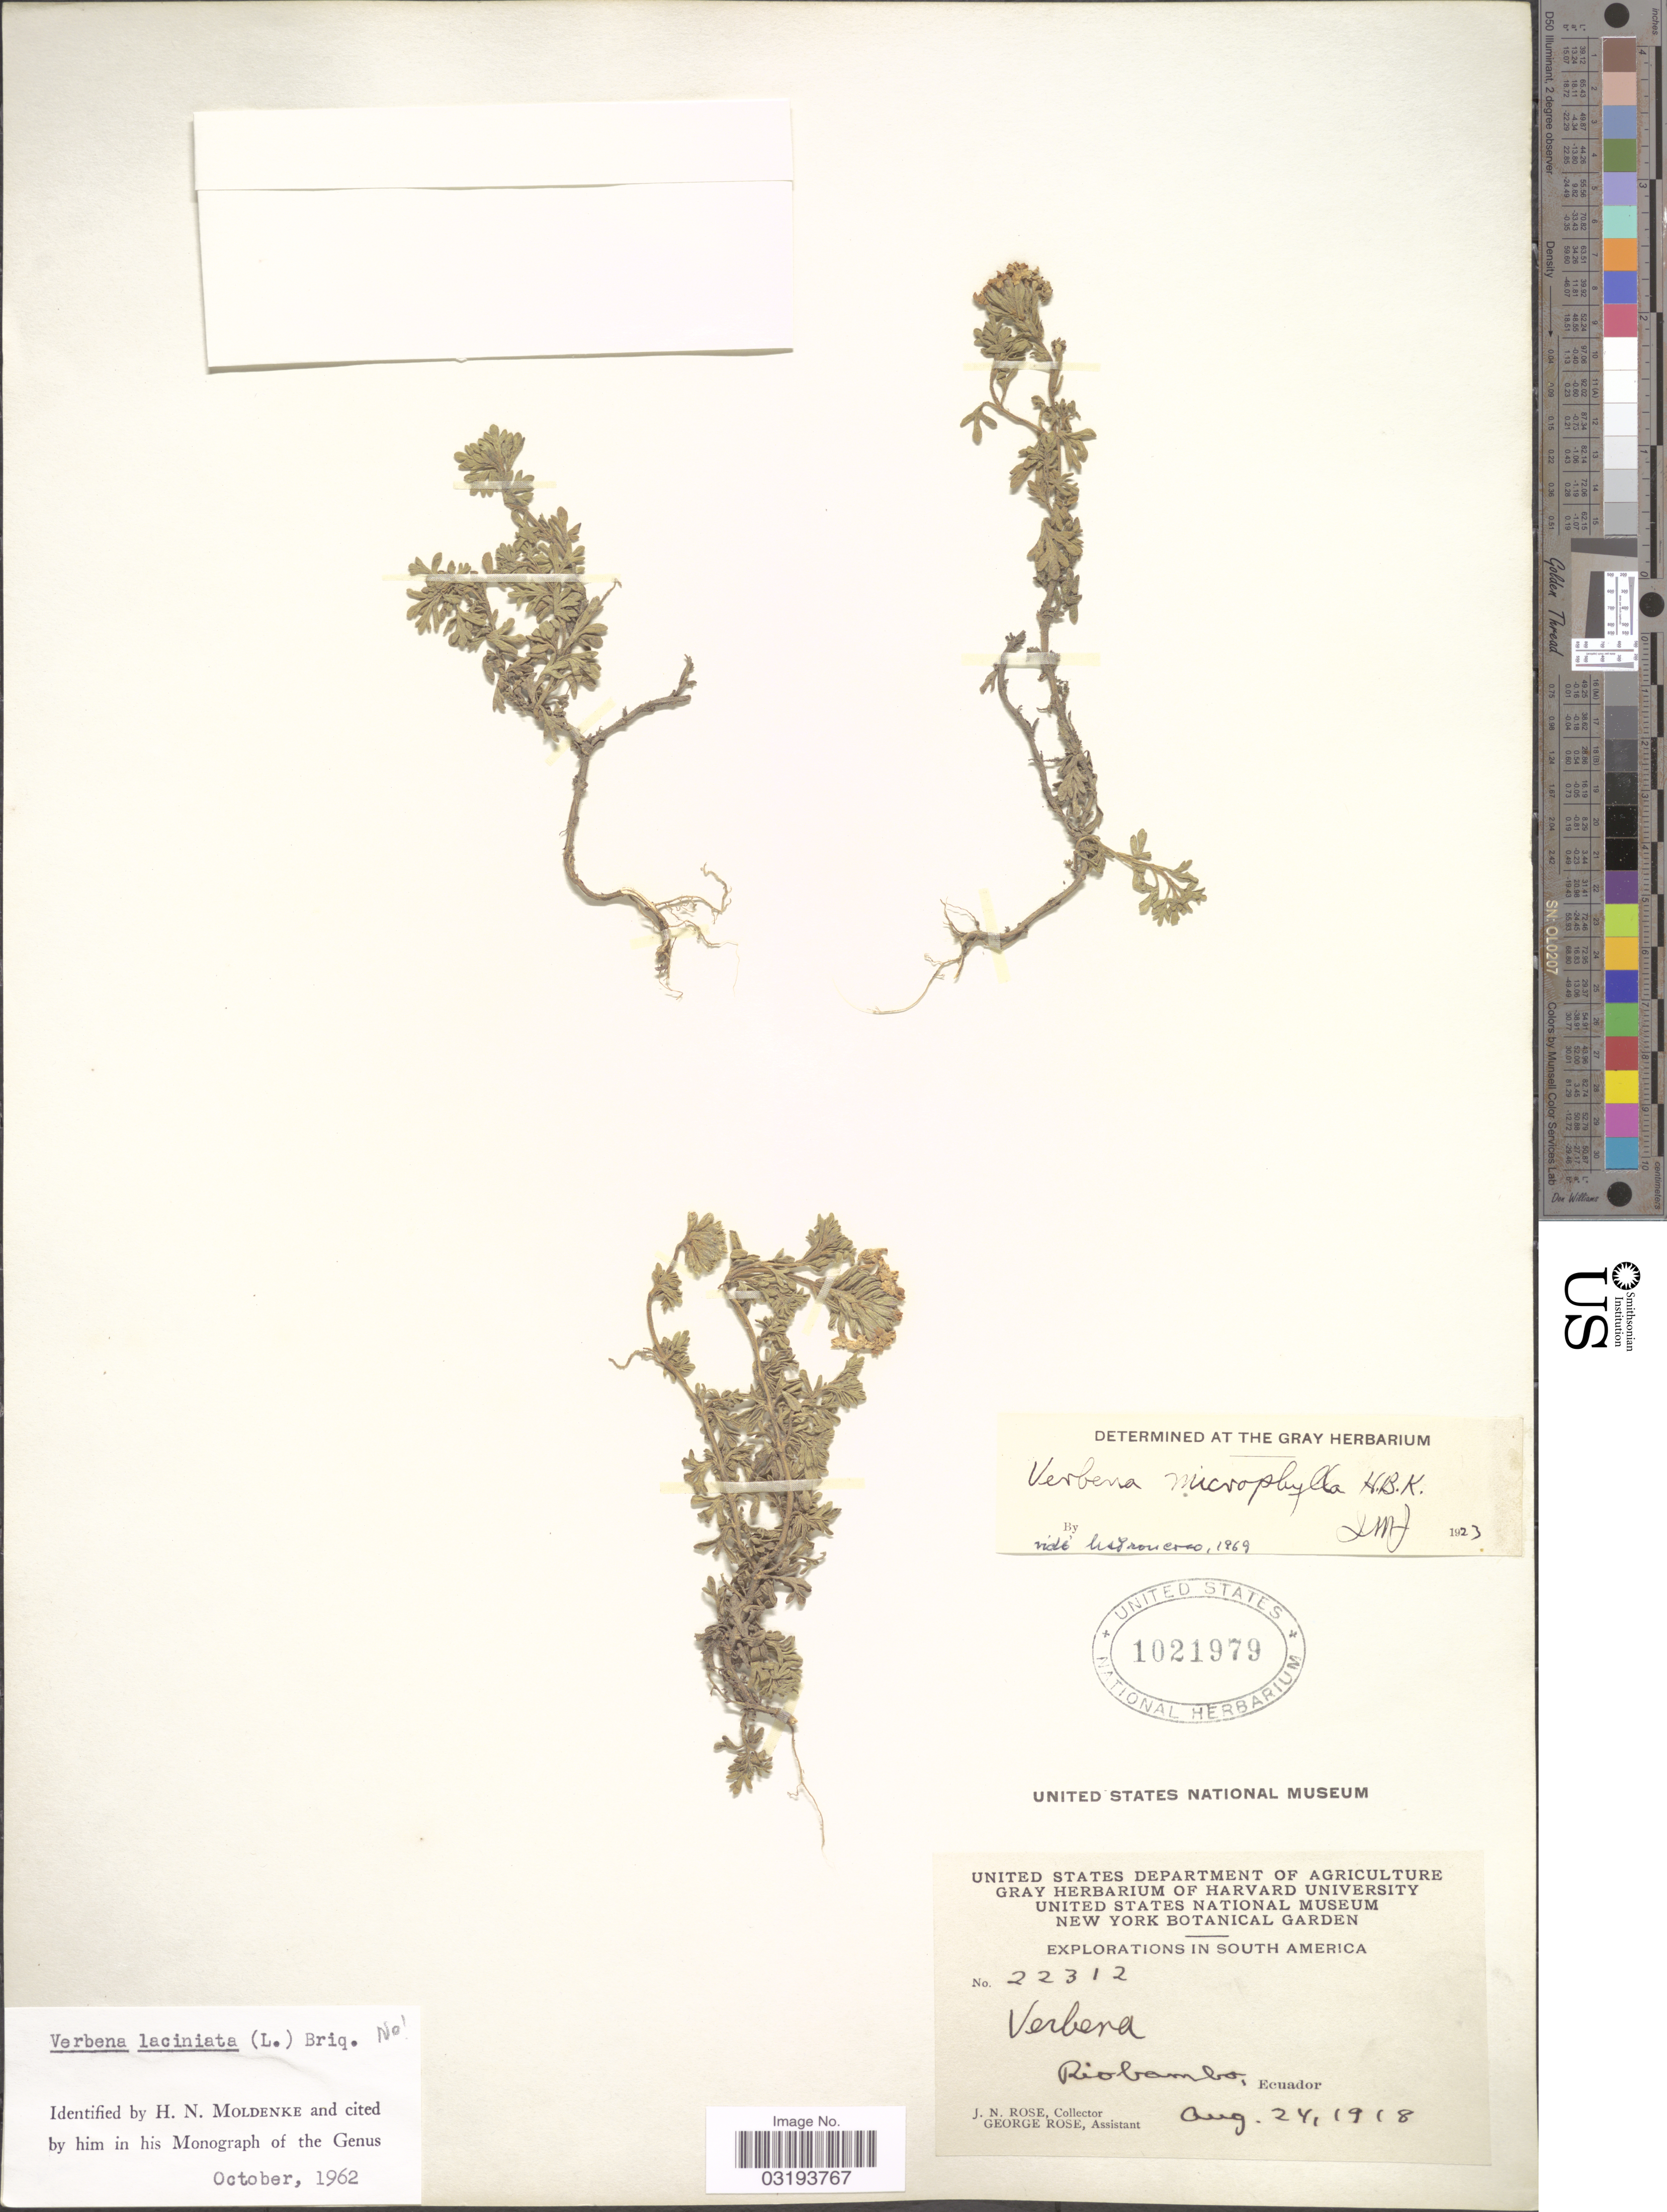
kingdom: Plantae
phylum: Tracheophyta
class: Magnoliopsida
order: Lamiales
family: Verbenaceae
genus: Verbena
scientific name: Verbena laciniata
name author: (L.) Briq.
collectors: J. N. Rose & G. Rose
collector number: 22312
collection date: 1918-08-24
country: Ecuador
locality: Riobamba.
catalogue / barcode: US 1021979